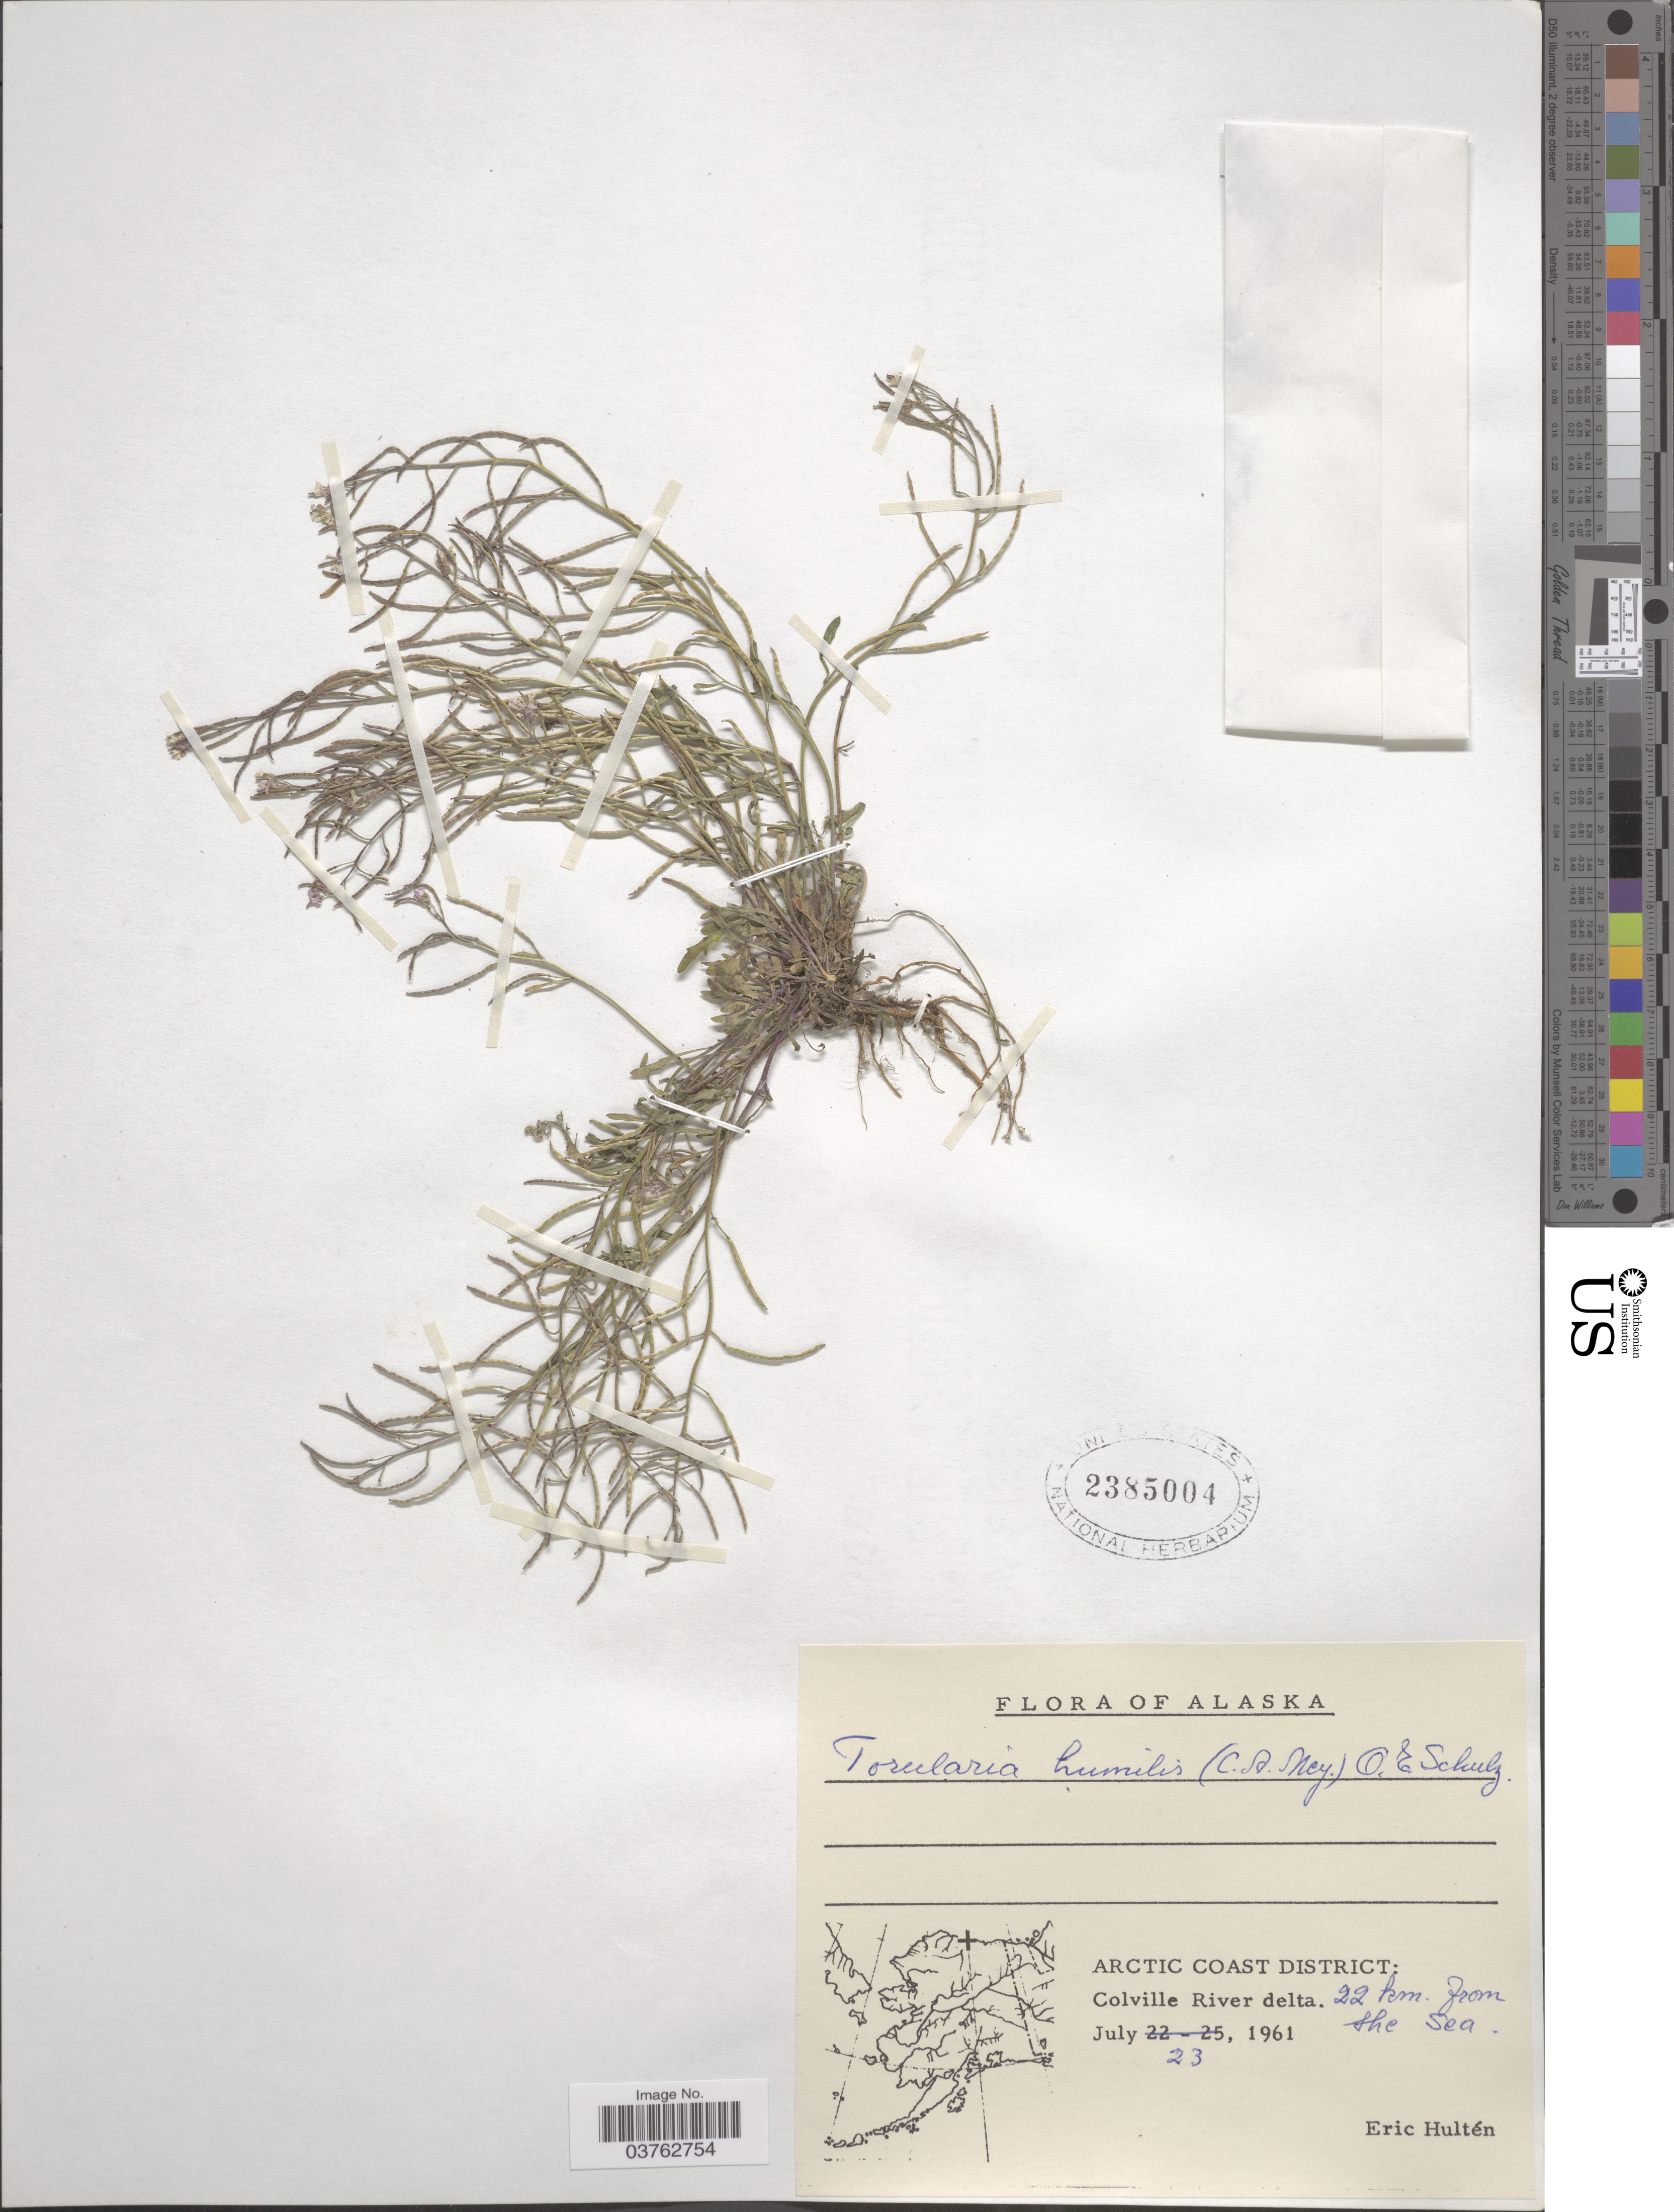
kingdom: Plantae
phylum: Tracheophyta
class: Magnoliopsida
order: Brassicales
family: Brassicaceae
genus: Braya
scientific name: Braya humilis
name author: (C.A. Mey.) B.L. Rob.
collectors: E. G. Hultén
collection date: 1961-07-23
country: United States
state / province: Alaska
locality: Arctic Coast District: Colville River delta. 22 km. from the Sea.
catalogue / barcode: US 2385004